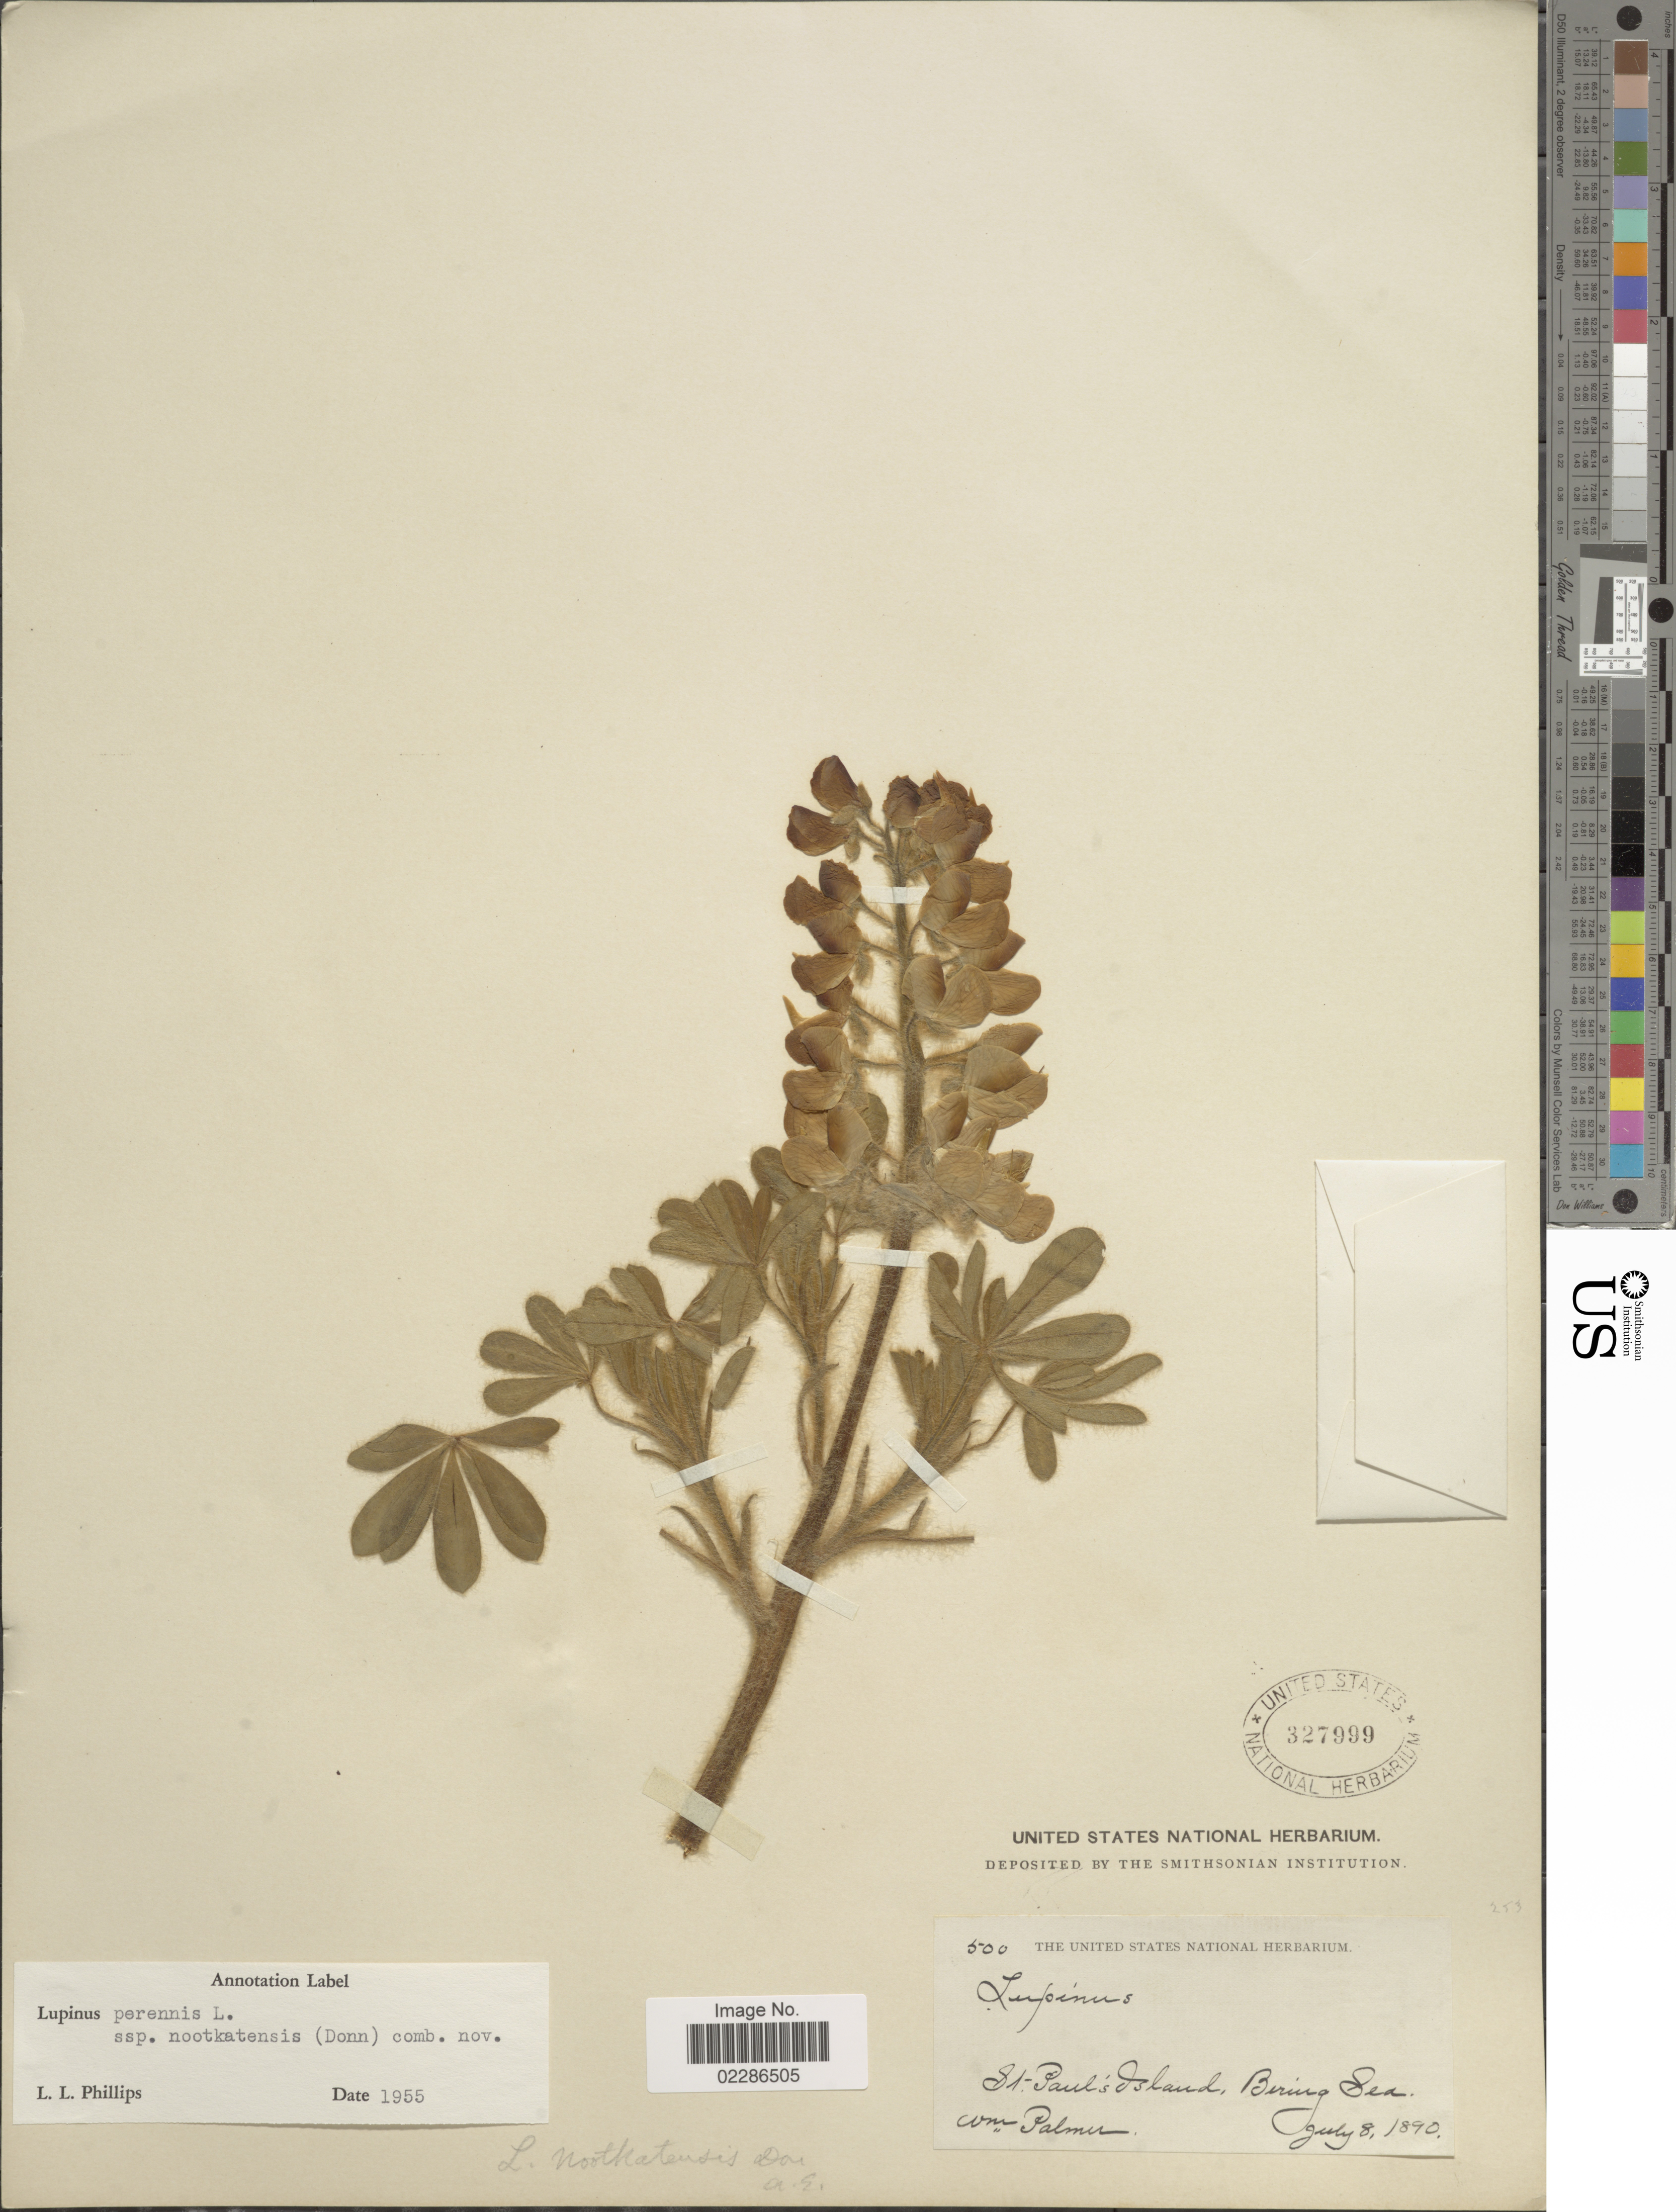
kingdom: Plantae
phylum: Tracheophyta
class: Magnoliopsida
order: Fabales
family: Fabaceae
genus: Lupinus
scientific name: Lupinus nootkatensis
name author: Donn ex Sims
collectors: W. Palmer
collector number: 500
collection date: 1890-07-08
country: United States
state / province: Alaska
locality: St Paul's Island, Bering Sea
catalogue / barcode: US 327999